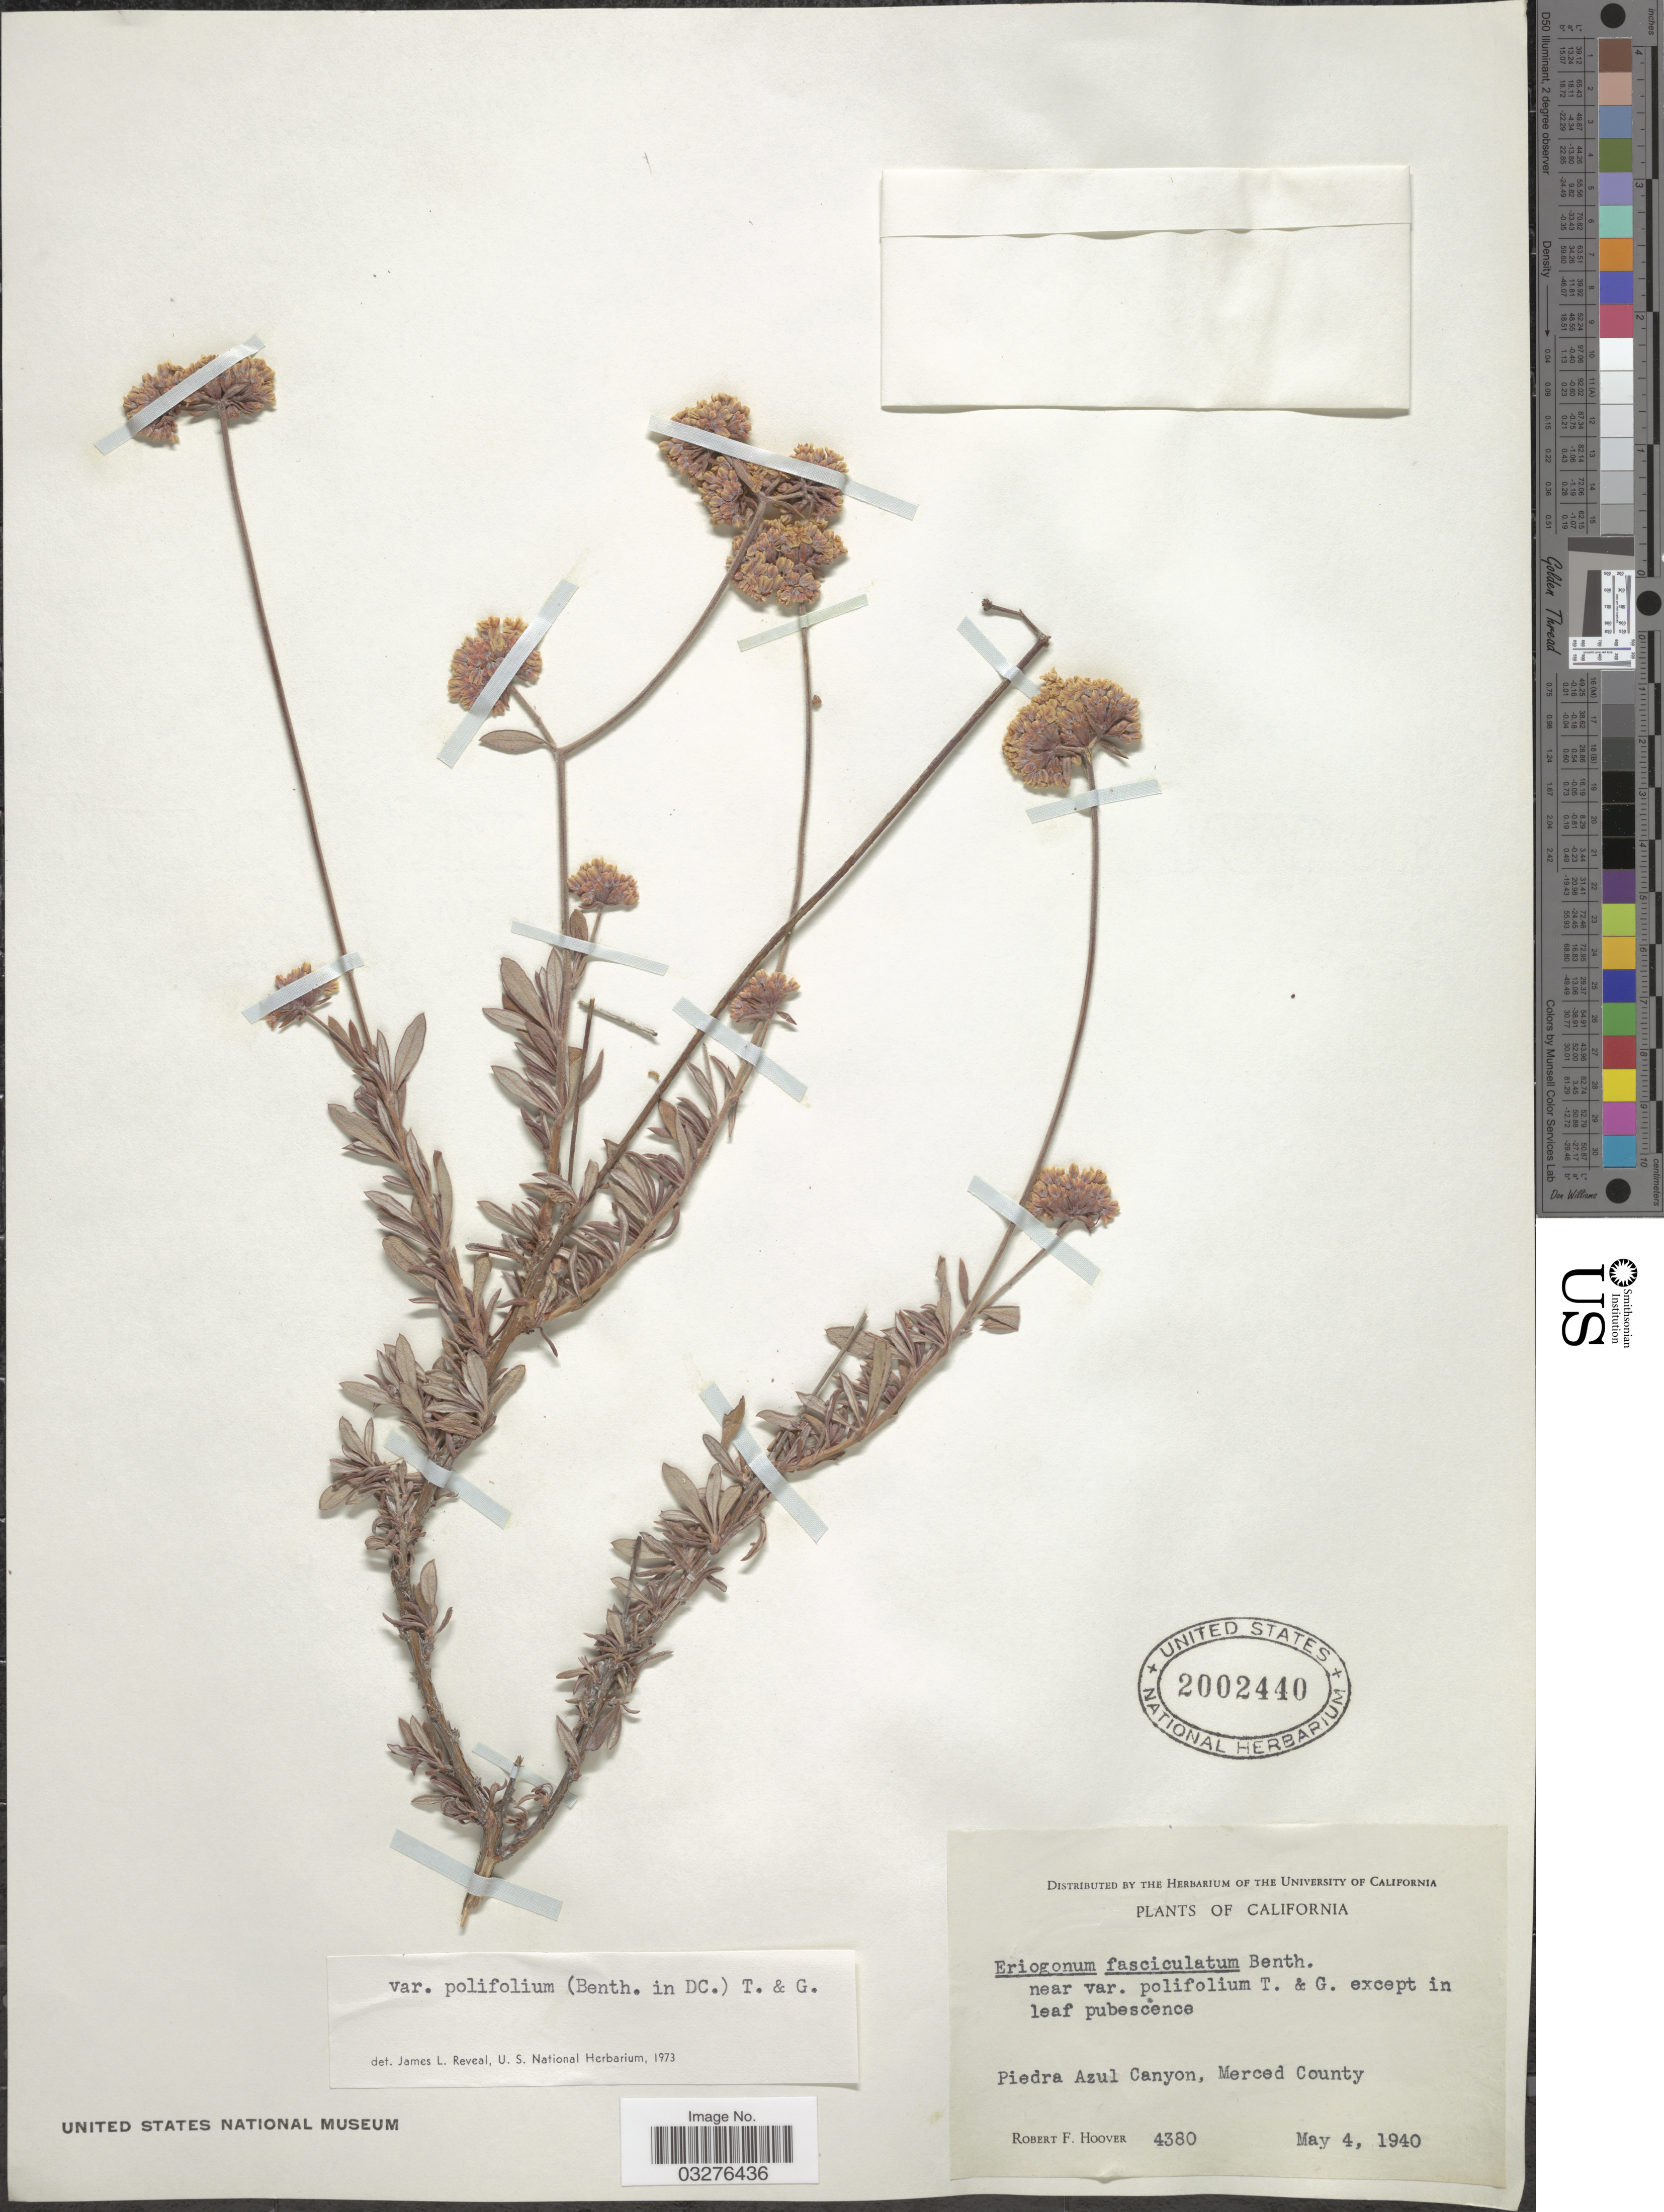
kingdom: Plantae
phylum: Tracheophyta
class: Magnoliopsida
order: Caryophyllales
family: Polygonaceae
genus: Eriogonum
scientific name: Eriogonum fasciculatum var. polifolium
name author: (Benth.) Torr. & A. Gray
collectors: R. F. Hoover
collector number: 4380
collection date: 1940-05-04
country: United States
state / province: California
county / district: Merced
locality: Piedra Azul Canyon, Merced County.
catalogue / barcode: US 2002440